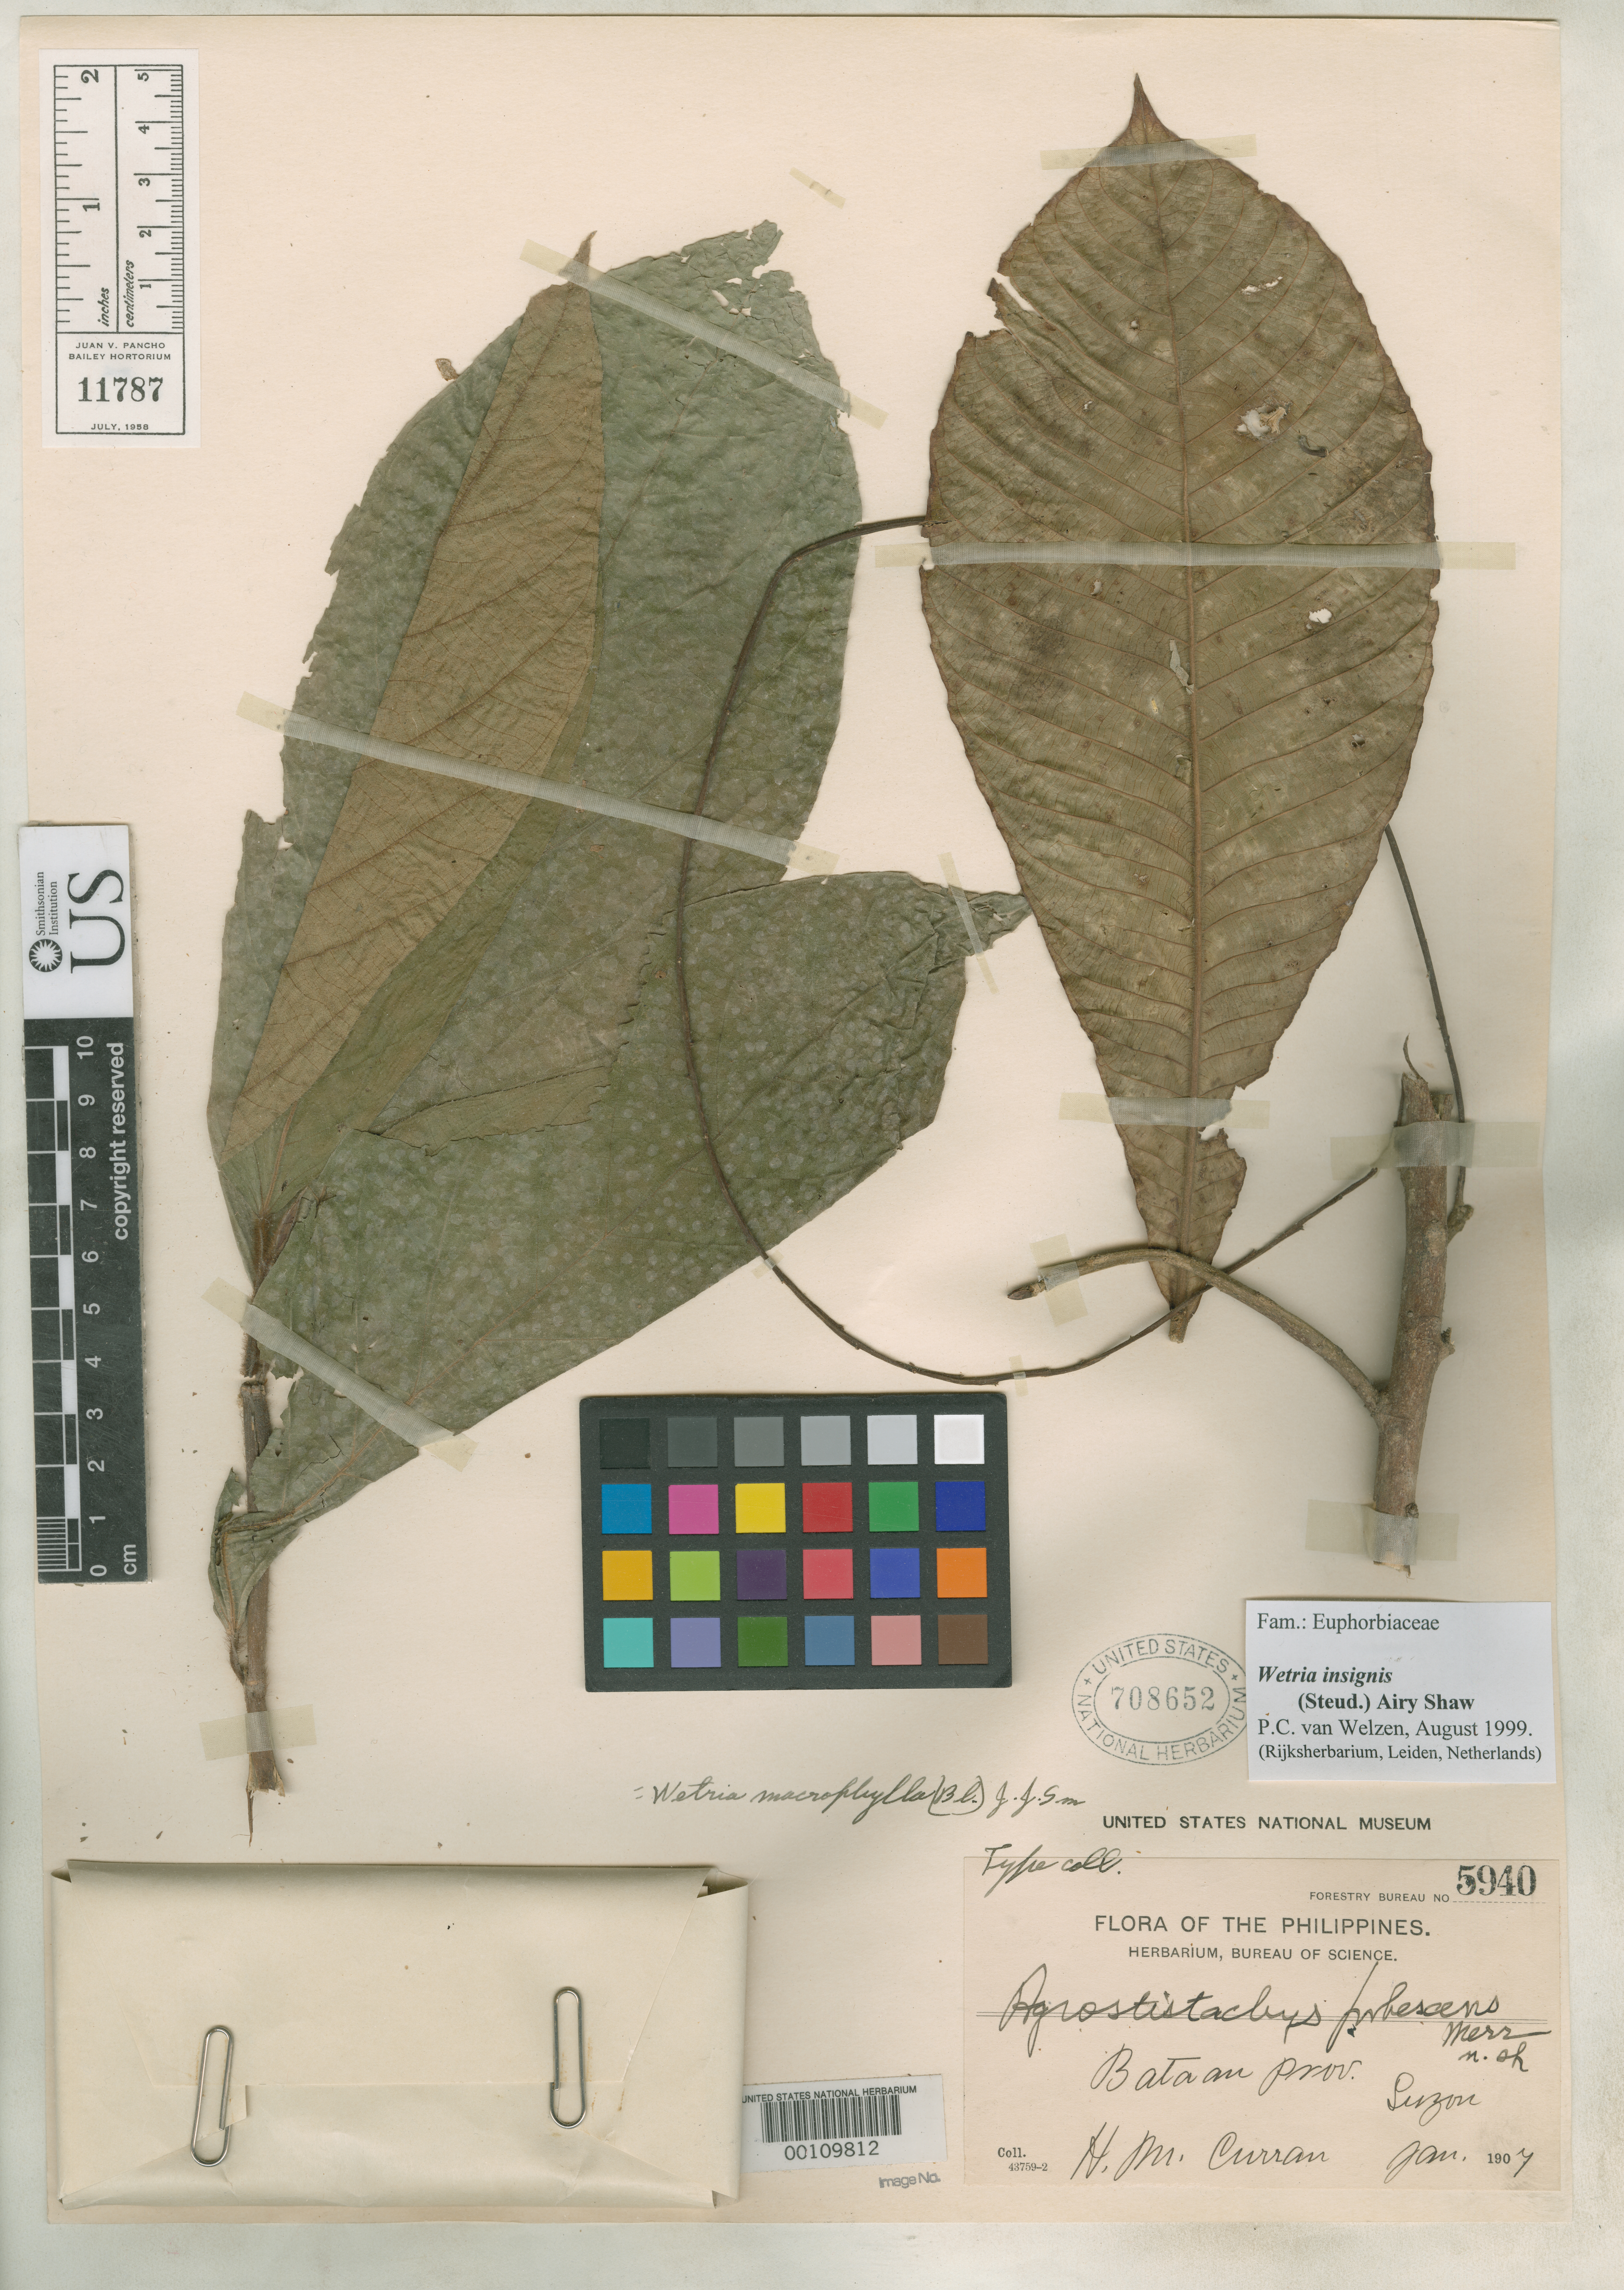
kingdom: Plantae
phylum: Tracheophyta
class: Magnoliopsida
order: Malpighiales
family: Euphorbiaceae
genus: Agrostistachys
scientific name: Agrostistachys pubescens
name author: Merr.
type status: Isotype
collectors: H. M. Curran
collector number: For. Bur. 5940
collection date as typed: Jan 1907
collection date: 1907-01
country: Philippines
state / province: Central Luzon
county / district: Bataan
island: Luzon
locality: Mabayo.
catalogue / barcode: US 708652